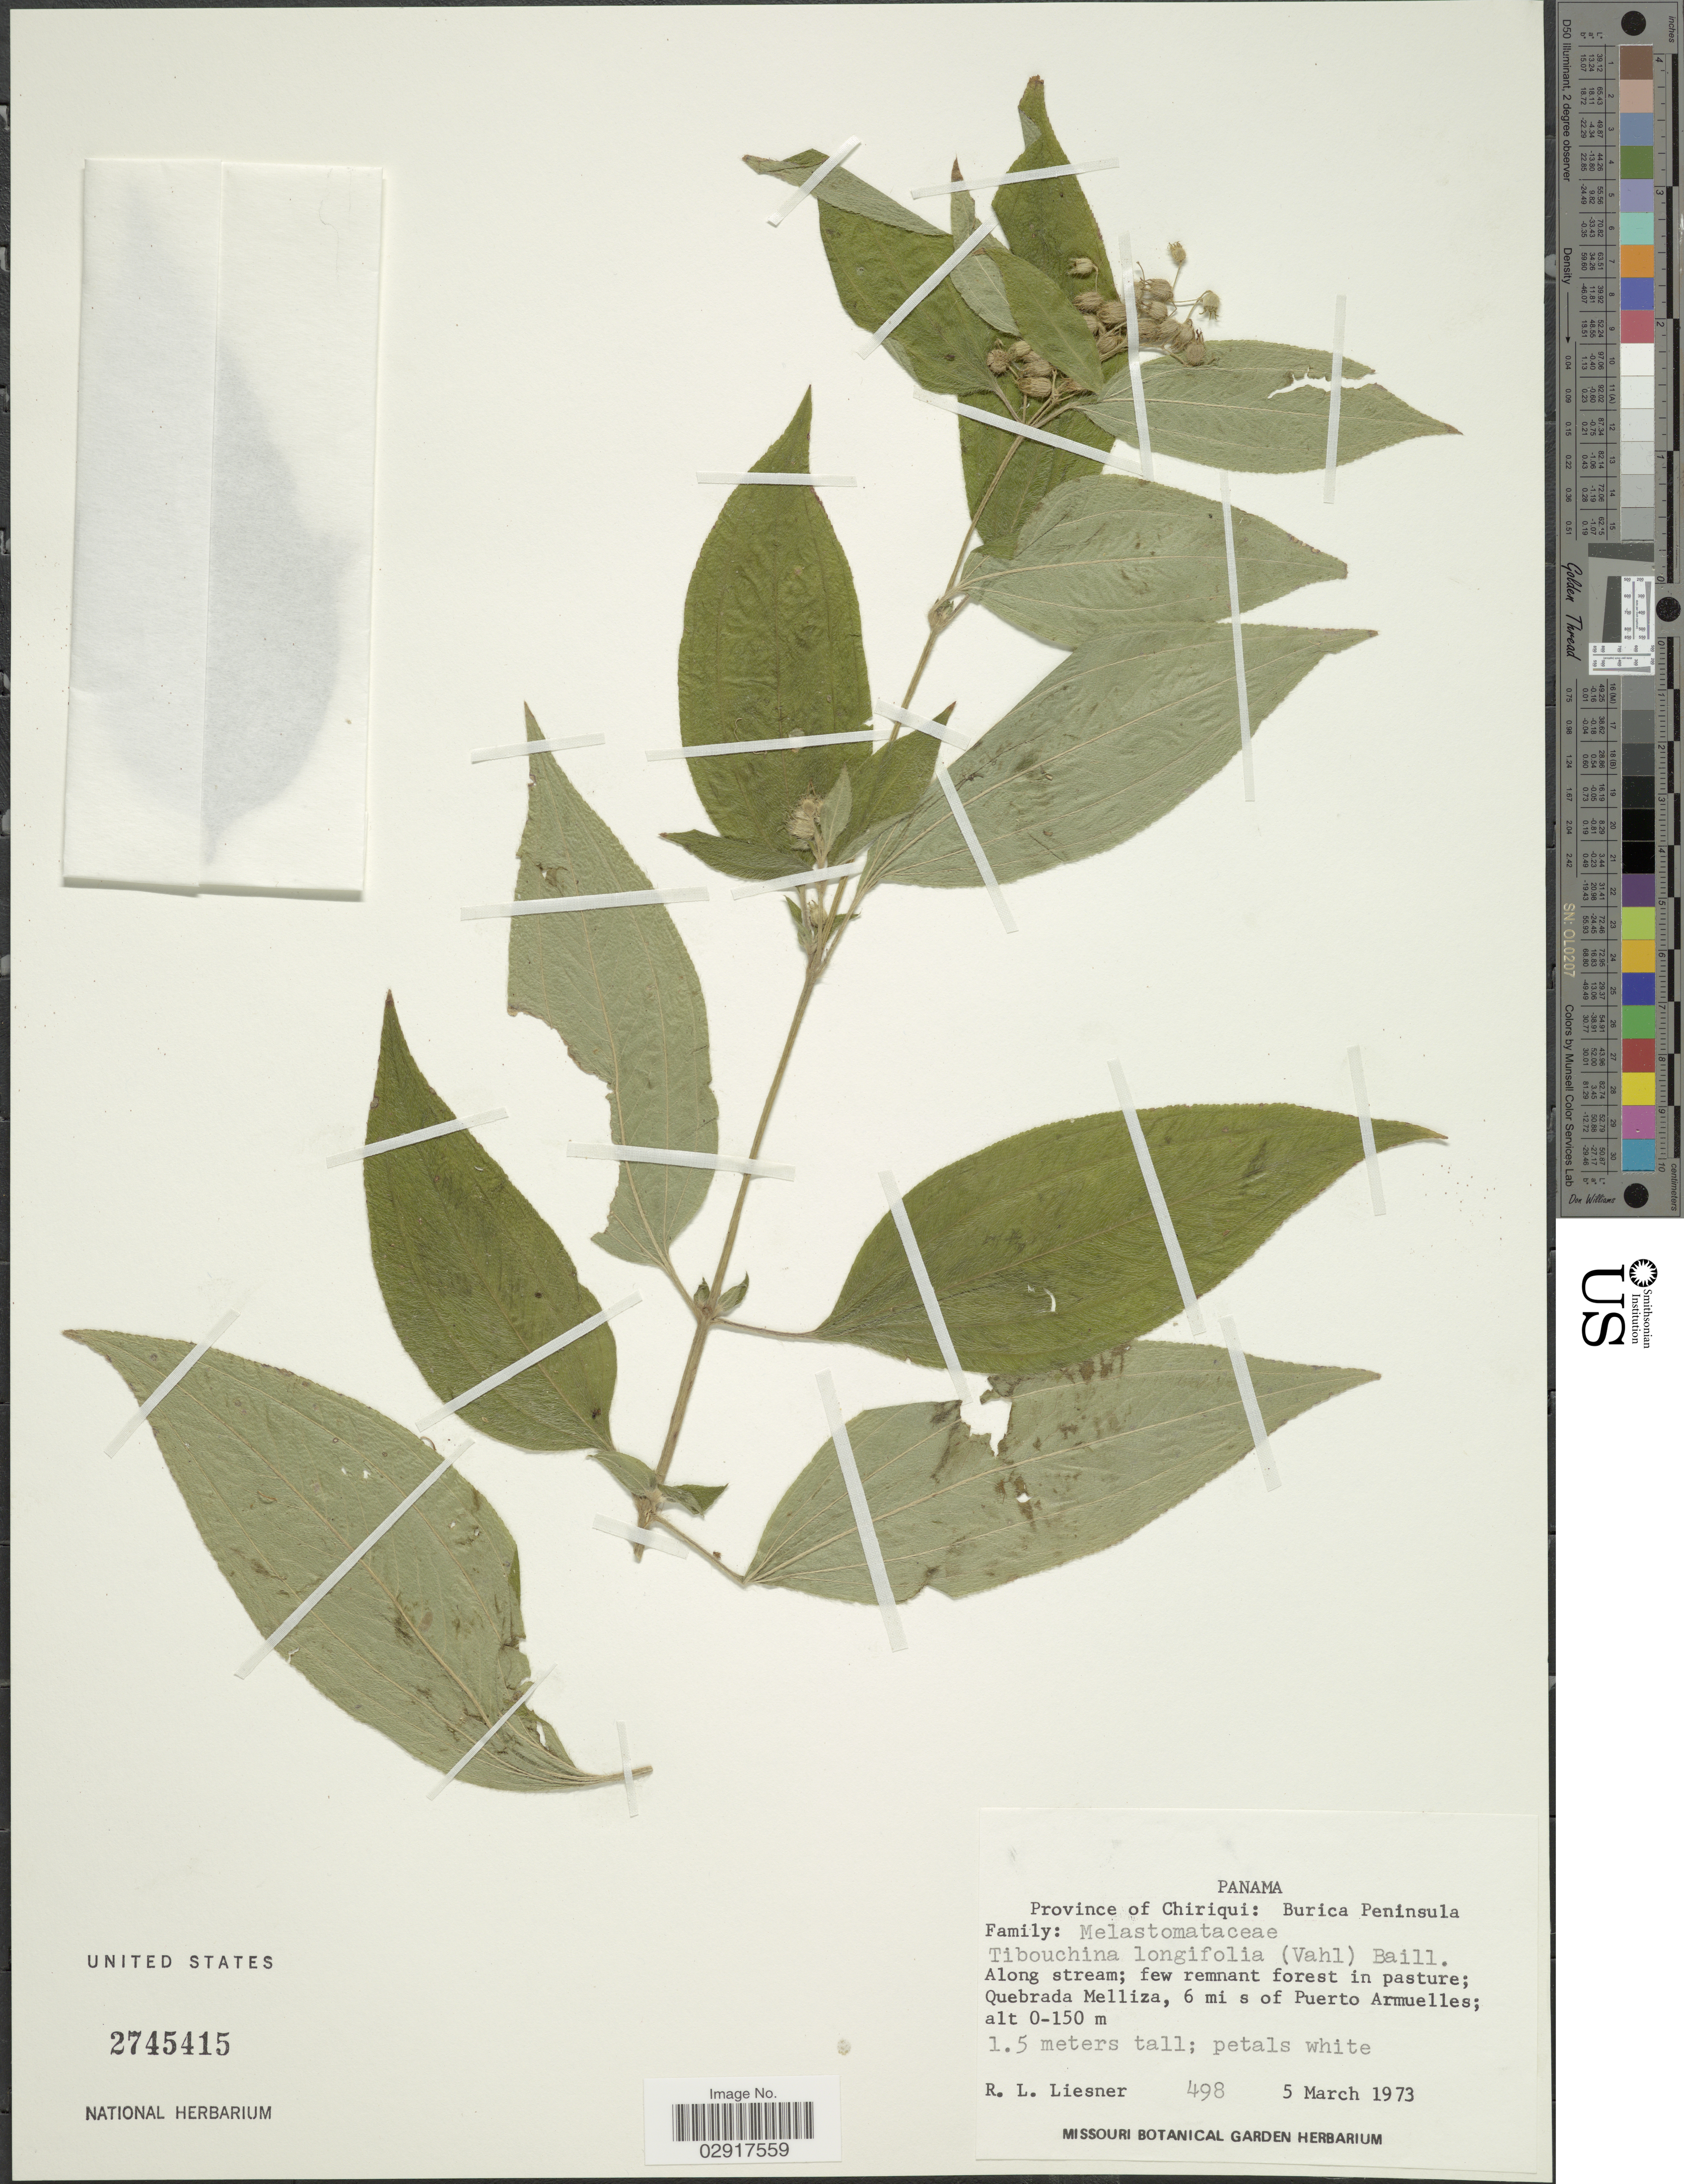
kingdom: Plantae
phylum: Tracheophyta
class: Magnoliopsida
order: Myrtales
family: Melastomataceae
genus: Chaetogastra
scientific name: Chaetogastra longifolia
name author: (Vahl) DC.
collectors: R. L. Liesner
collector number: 498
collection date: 1973-03-05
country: Panama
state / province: Chiriqui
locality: Province of Chiriqui: Burica Peninsula. Along stream; few remnant forest in pasture; Quebrada Melliza, 6 mi s of Puerto Armuelles.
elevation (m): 0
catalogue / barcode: US 2745415